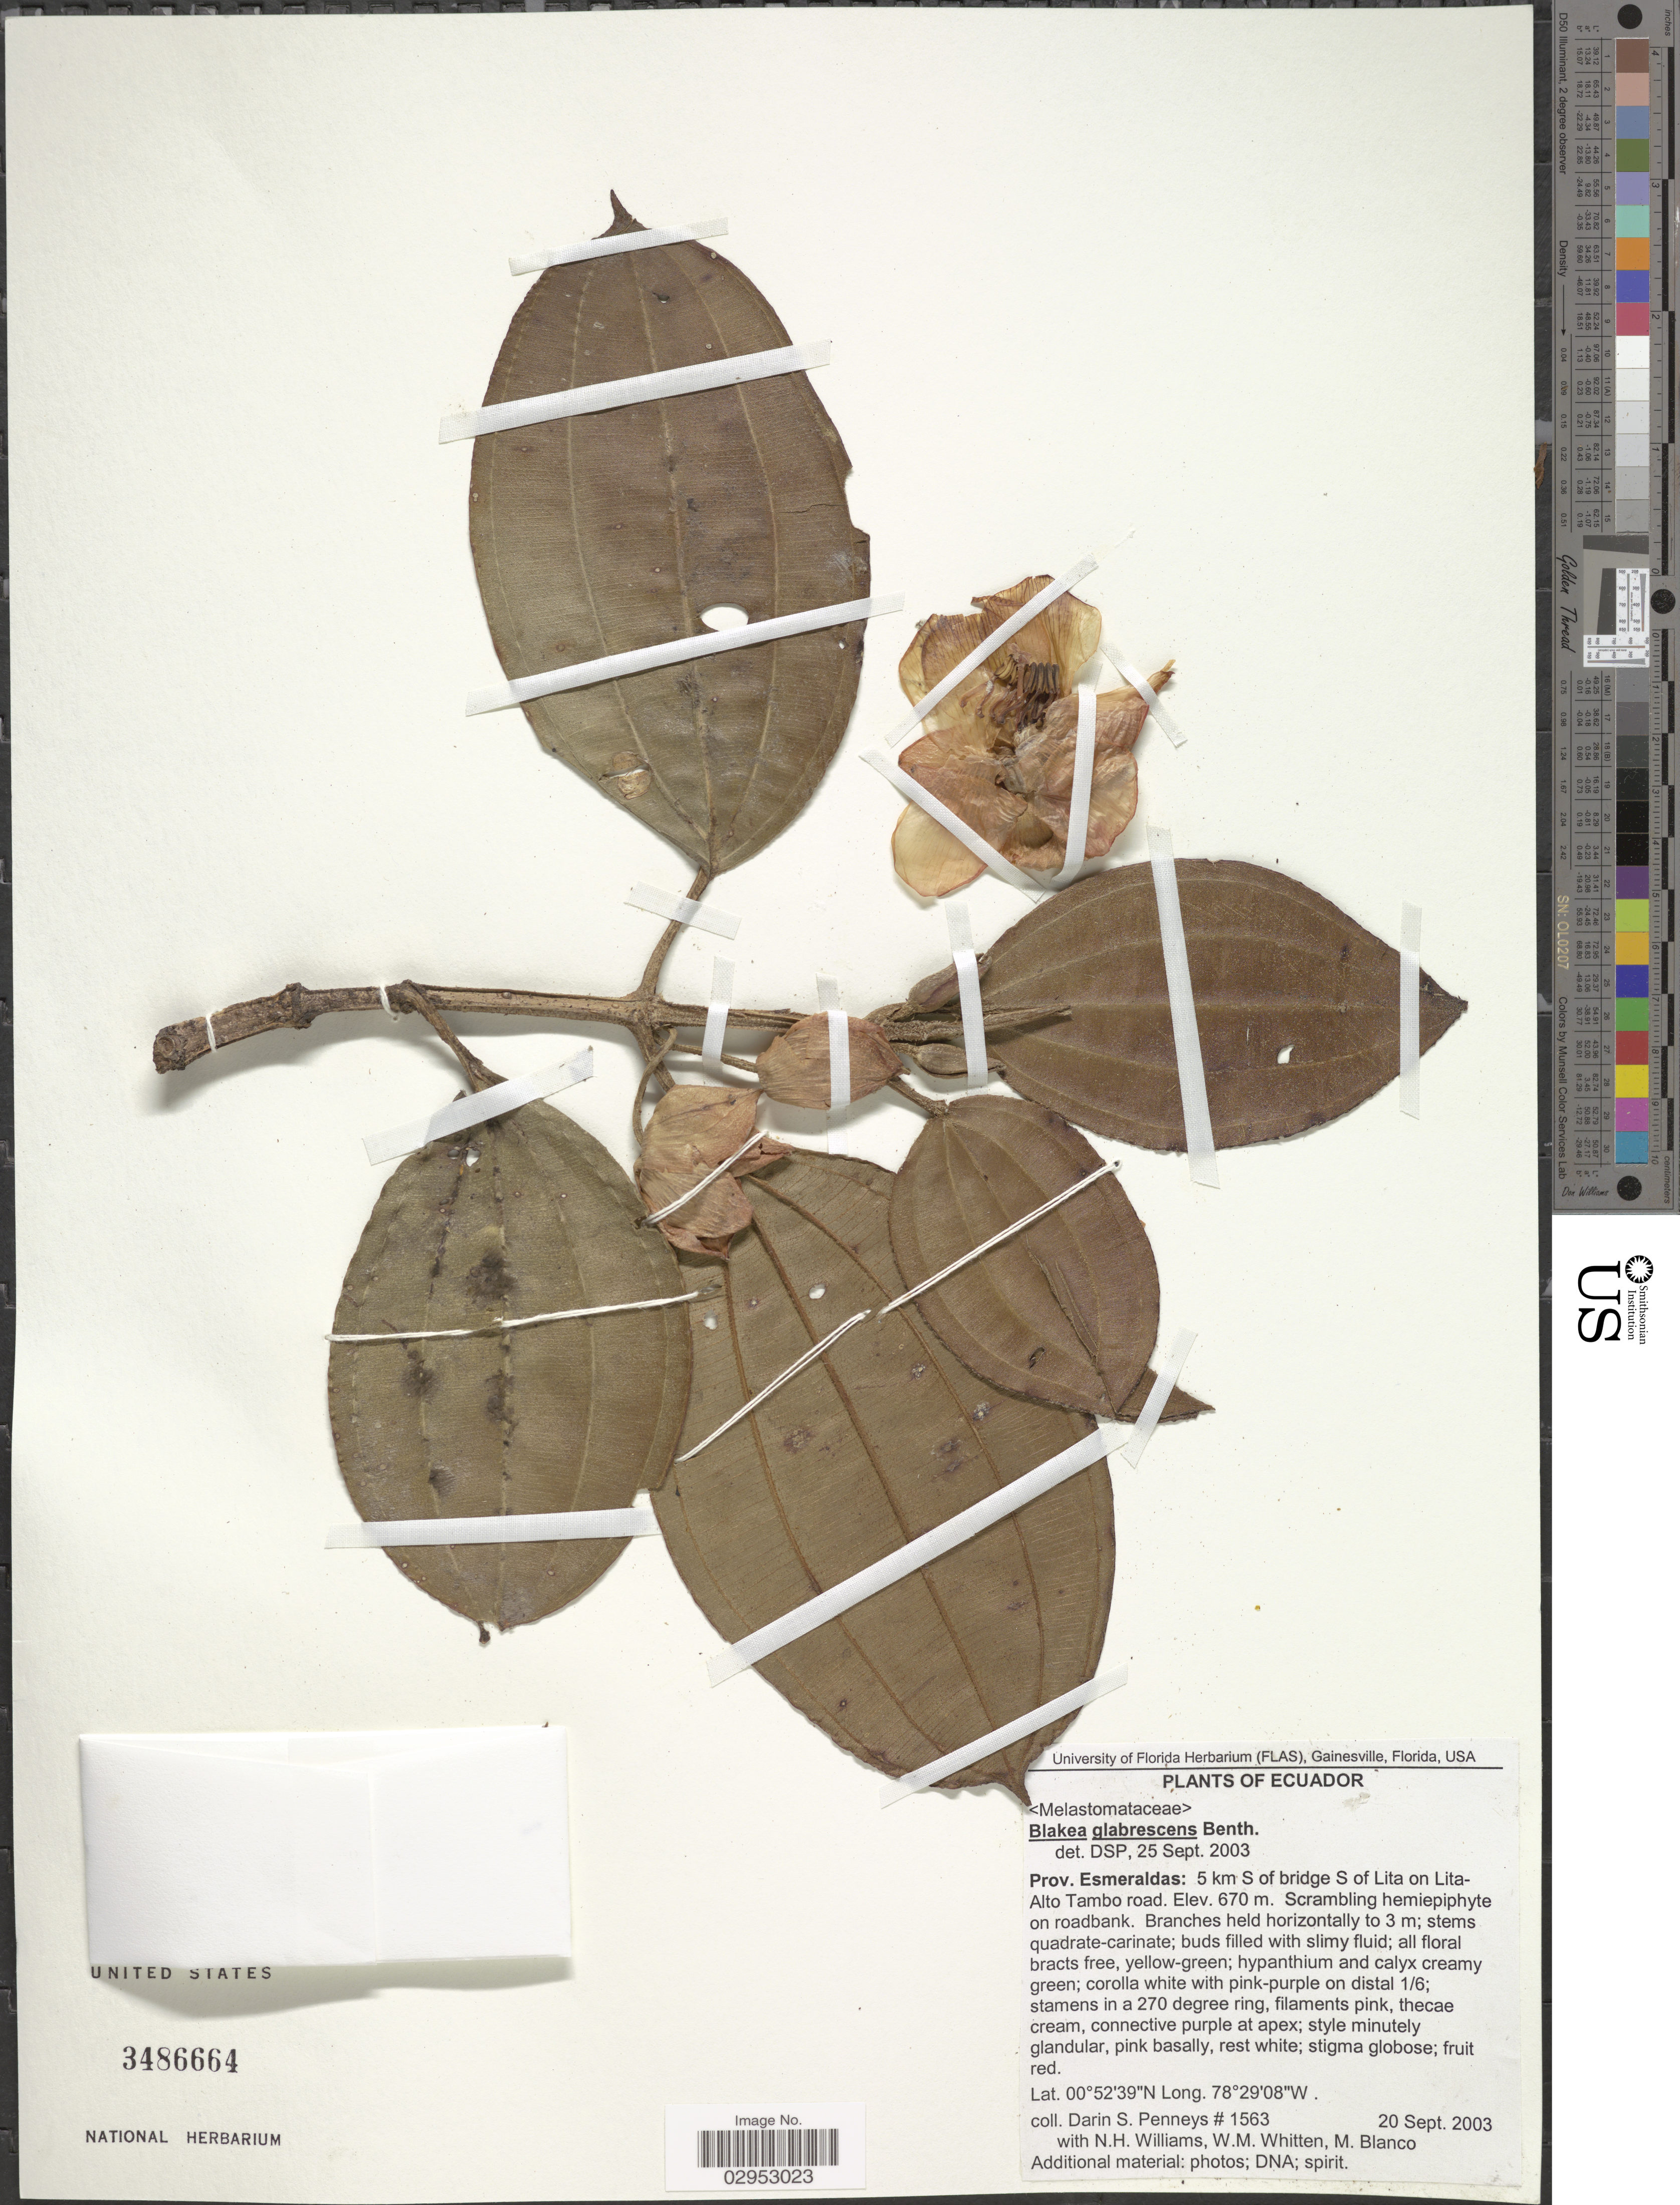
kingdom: Plantae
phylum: Tracheophyta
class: Magnoliopsida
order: Myrtales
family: Melastomataceae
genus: Blakea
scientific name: Blakea glabrescens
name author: Benth.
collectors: D. S. Penneys, N. H. Williams, W. M. Whitten & M. Blanco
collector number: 1563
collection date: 2003-09-20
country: Ecuador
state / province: Esmeraldas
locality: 5 km S of bridge S of Lita on Lita-Alto Rambo road.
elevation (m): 670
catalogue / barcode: US 3486664